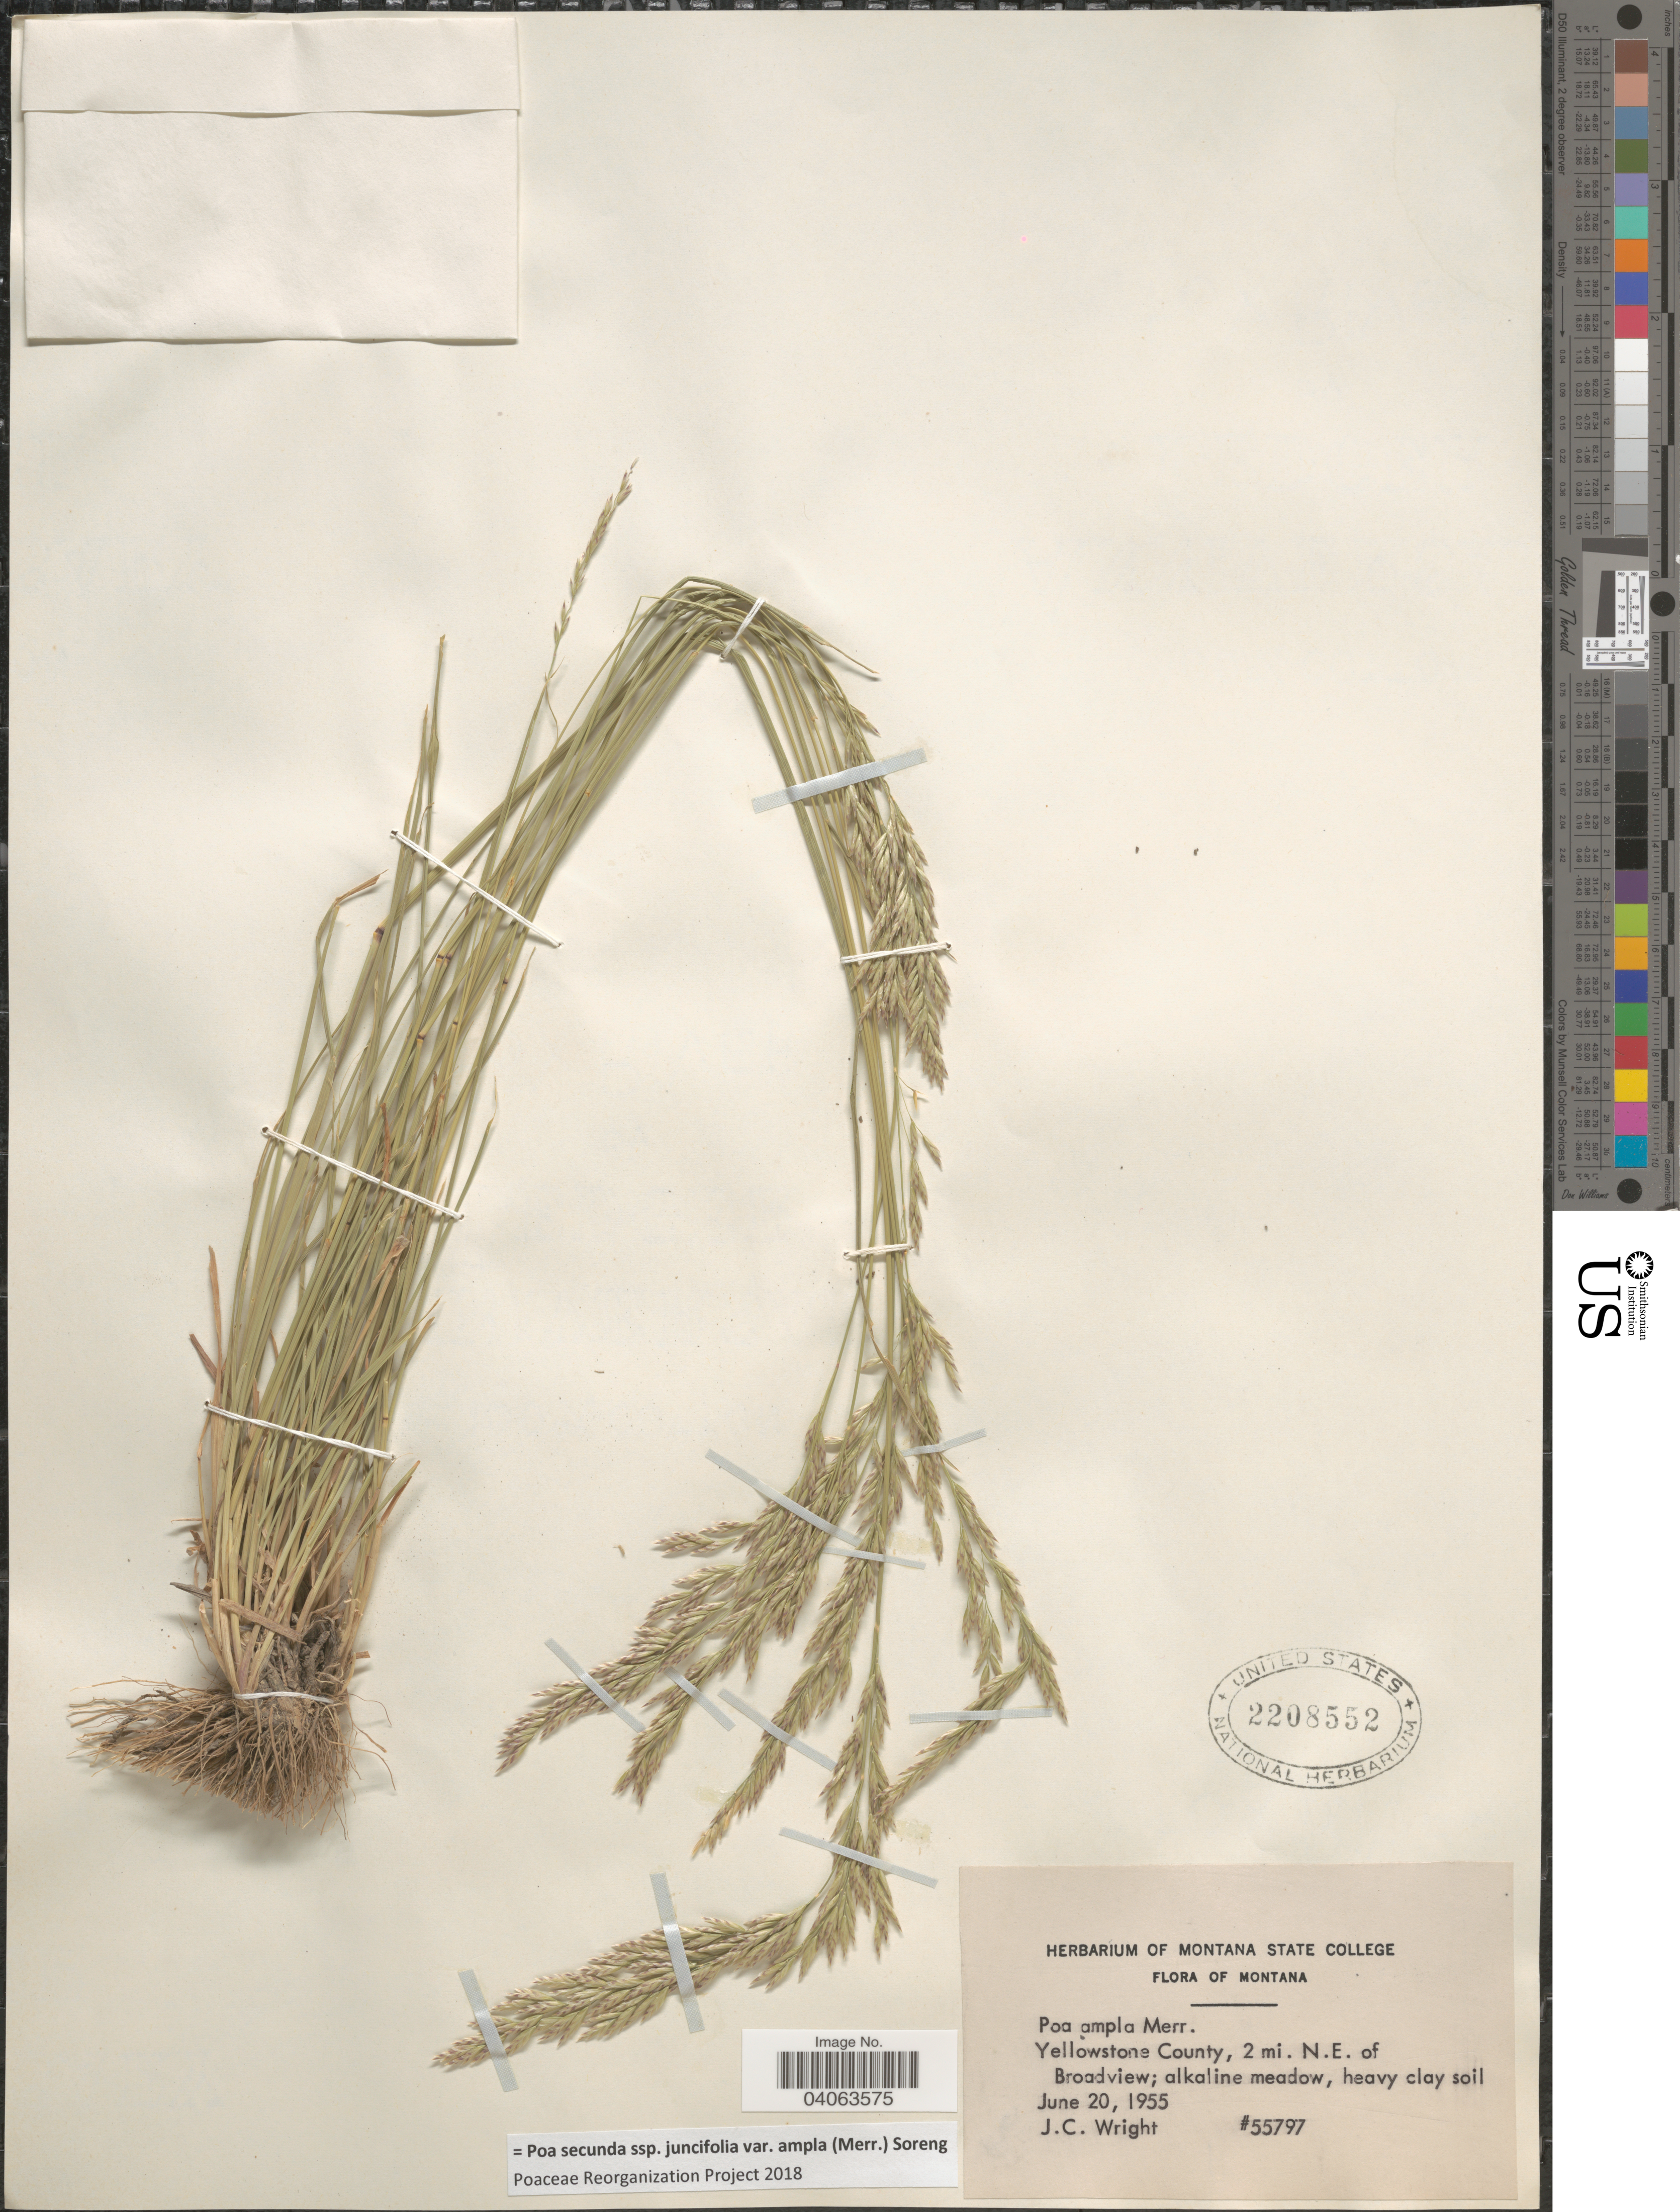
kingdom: Plantae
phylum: Tracheophyta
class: Liliopsida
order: Poales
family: Poaceae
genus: Poa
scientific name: Poa secunda subsp. juncifolia var. ampla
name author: (Merr.) Soreng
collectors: J. Wright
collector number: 55797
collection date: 1955-06-20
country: United States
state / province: Montana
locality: Yellowstone County, 2 mi. N.E. of Broadview.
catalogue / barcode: US 2208552